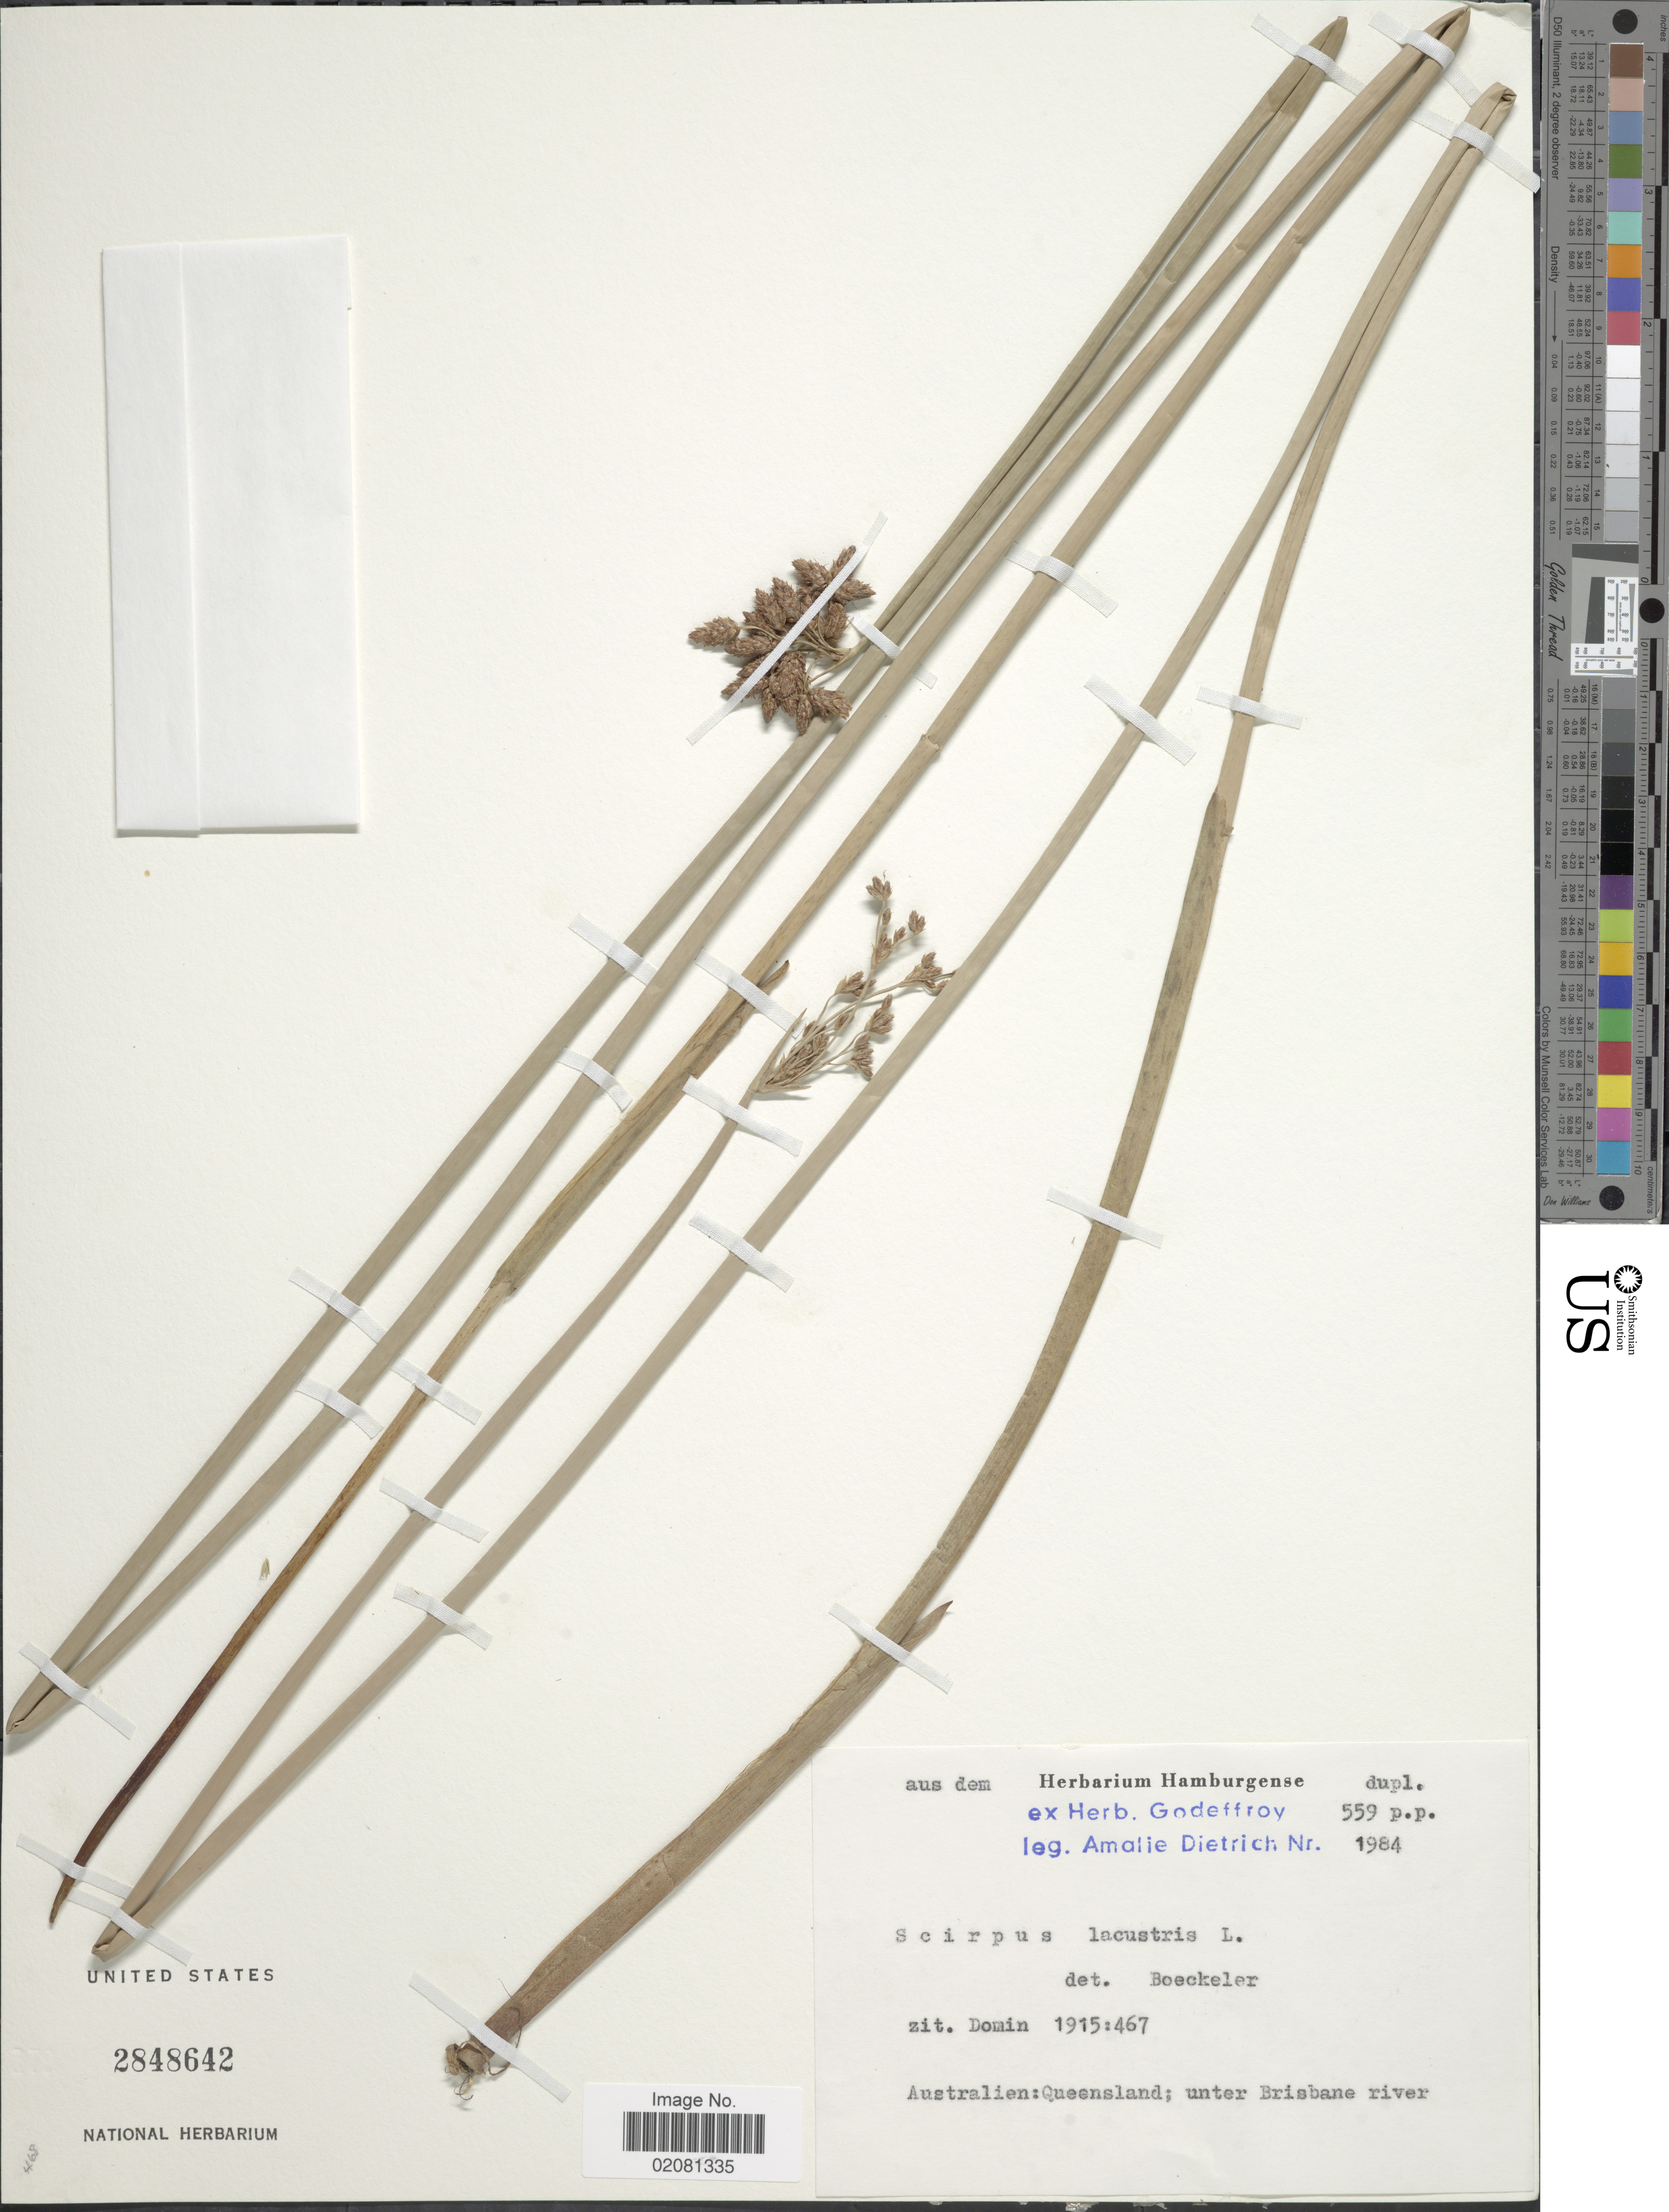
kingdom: Plantae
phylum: Tracheophyta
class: Liliopsida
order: Poales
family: Cyperaceae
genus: Schoenoplectus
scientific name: Schoenoplectus lacustris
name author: (L.) Palla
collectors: A. Dietrich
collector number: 1984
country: Australia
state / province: Queensland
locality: Unter Brisbane river.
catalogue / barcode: US 2848642